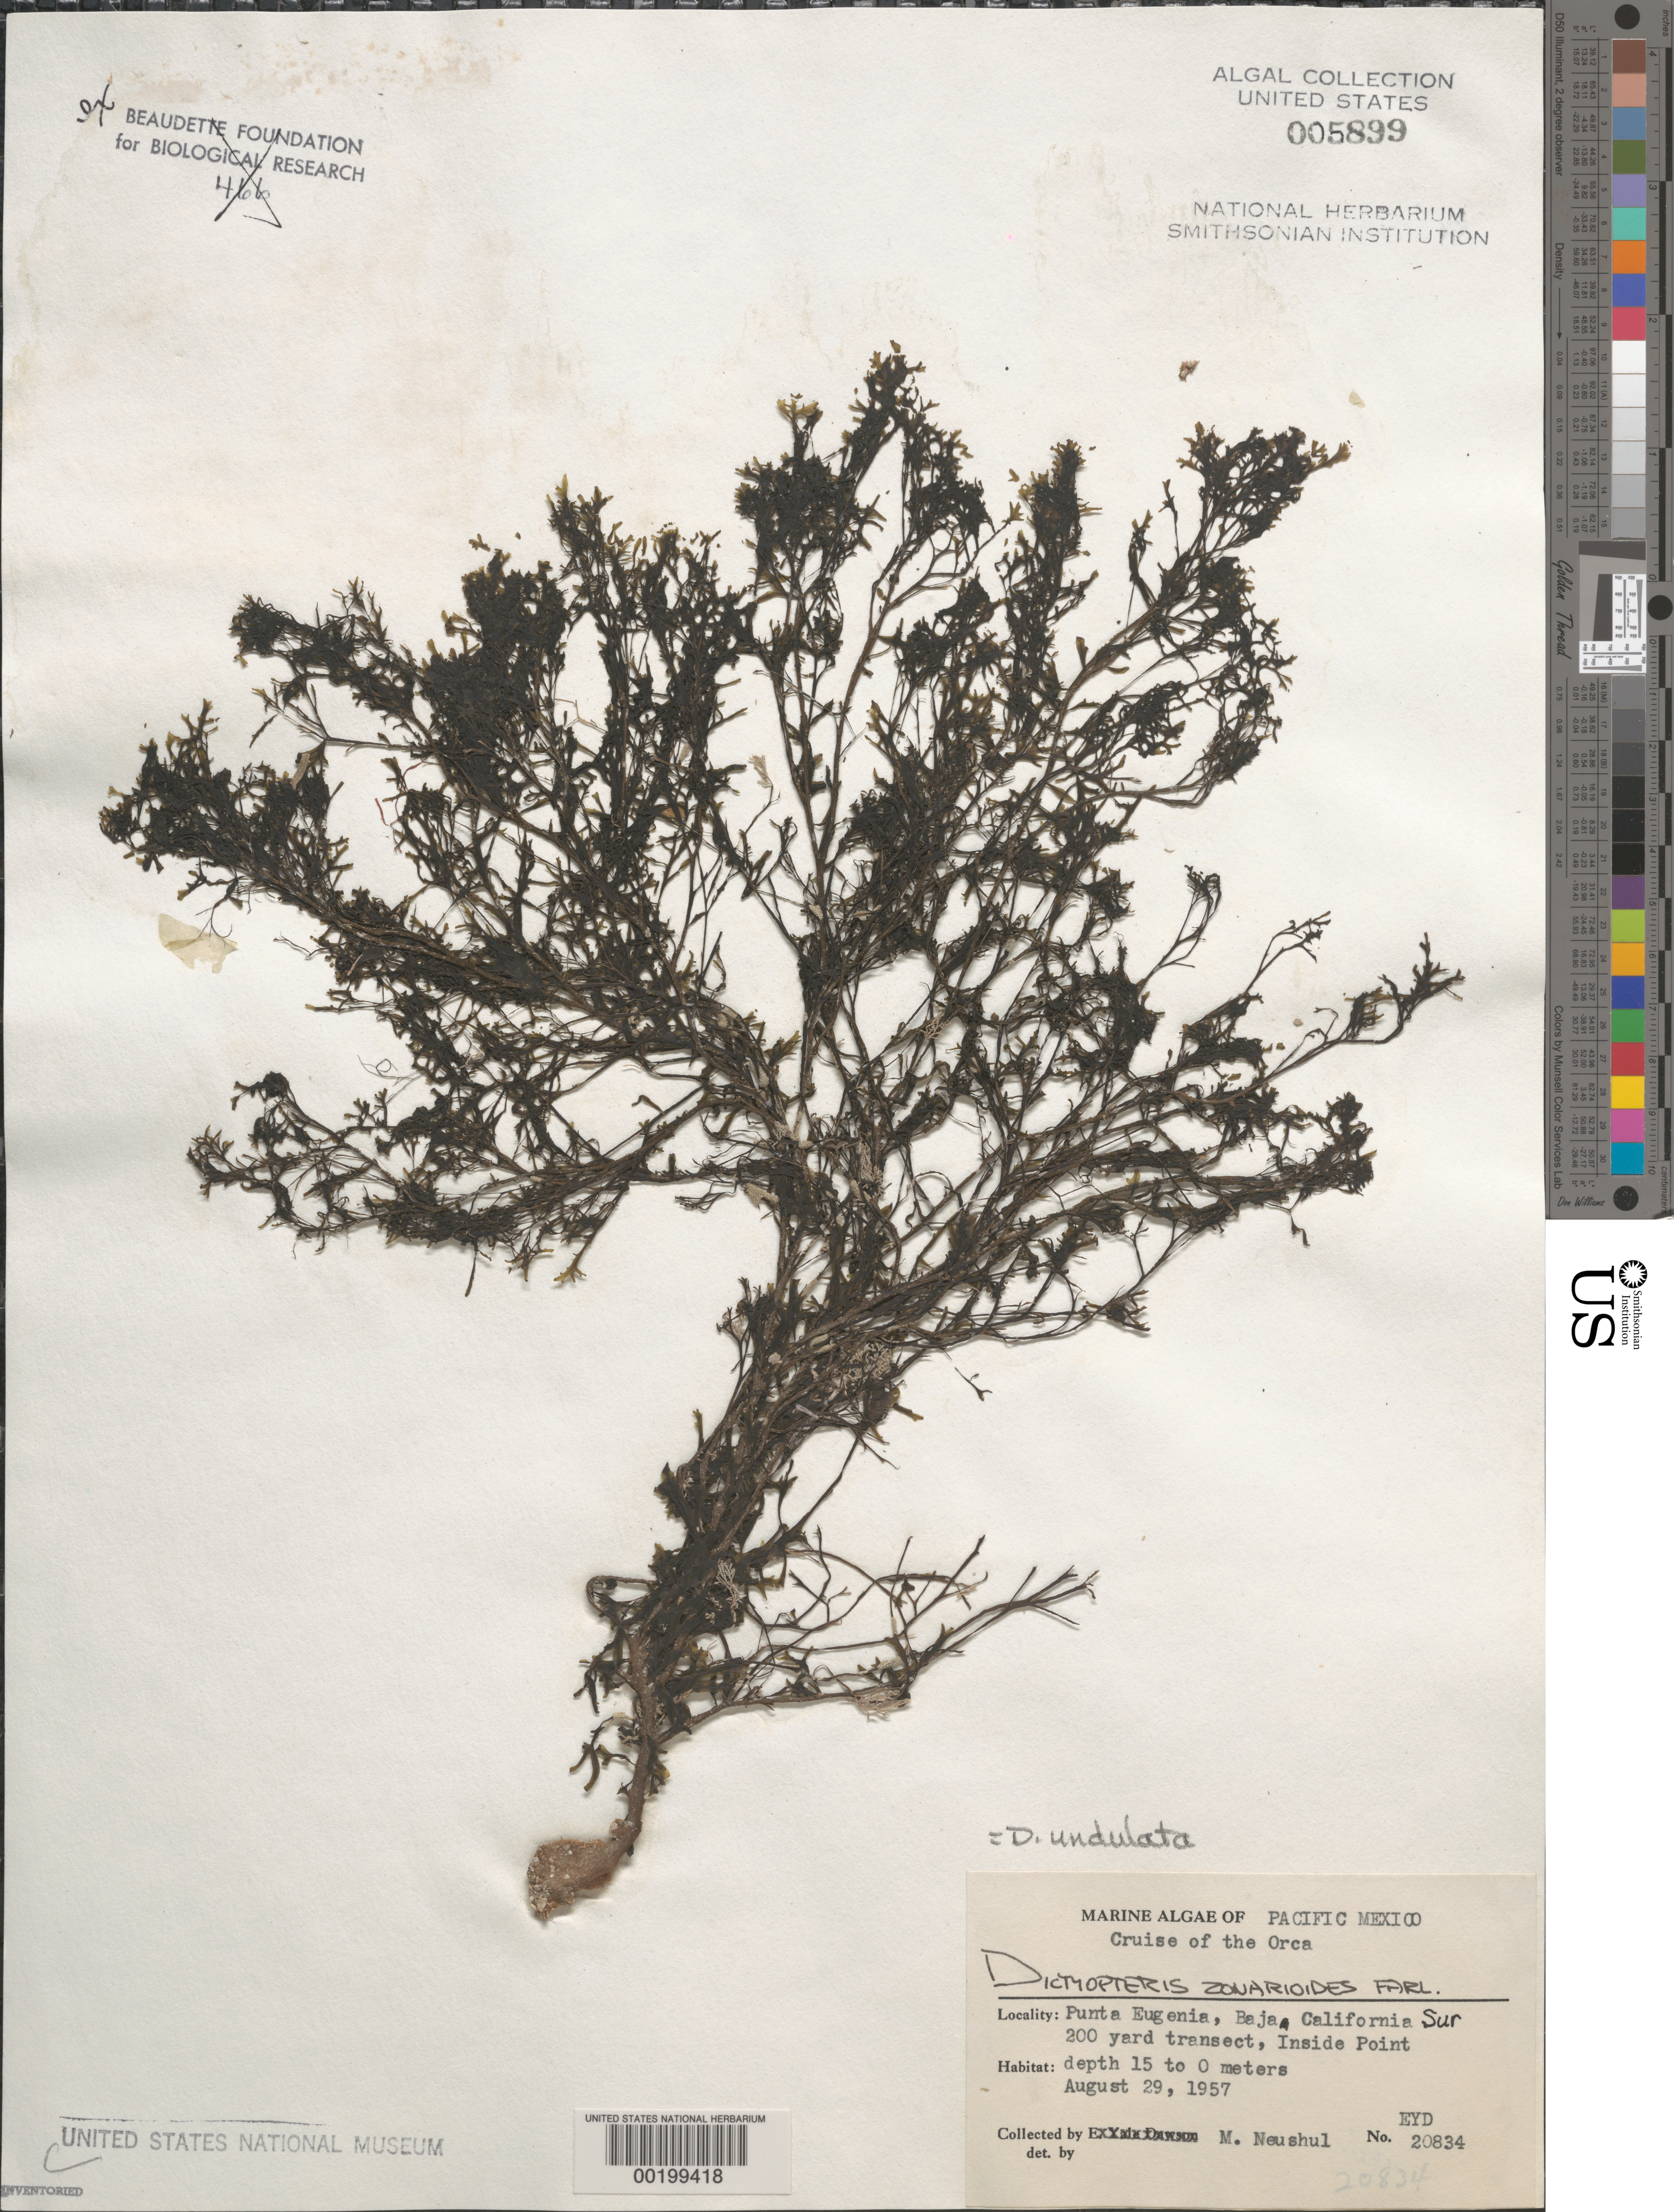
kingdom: Chromista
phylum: Ochrophyta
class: Phaeophyceae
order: Dictyotales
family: Dictyotaceae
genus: Dictyopteris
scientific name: Dictyopteris undulata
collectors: M. Neushul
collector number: EYD 20834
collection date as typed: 29 Aug 1957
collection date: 1957-08-29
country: Mexico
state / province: Baja California Sur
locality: Punta Eugenia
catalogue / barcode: US 5899